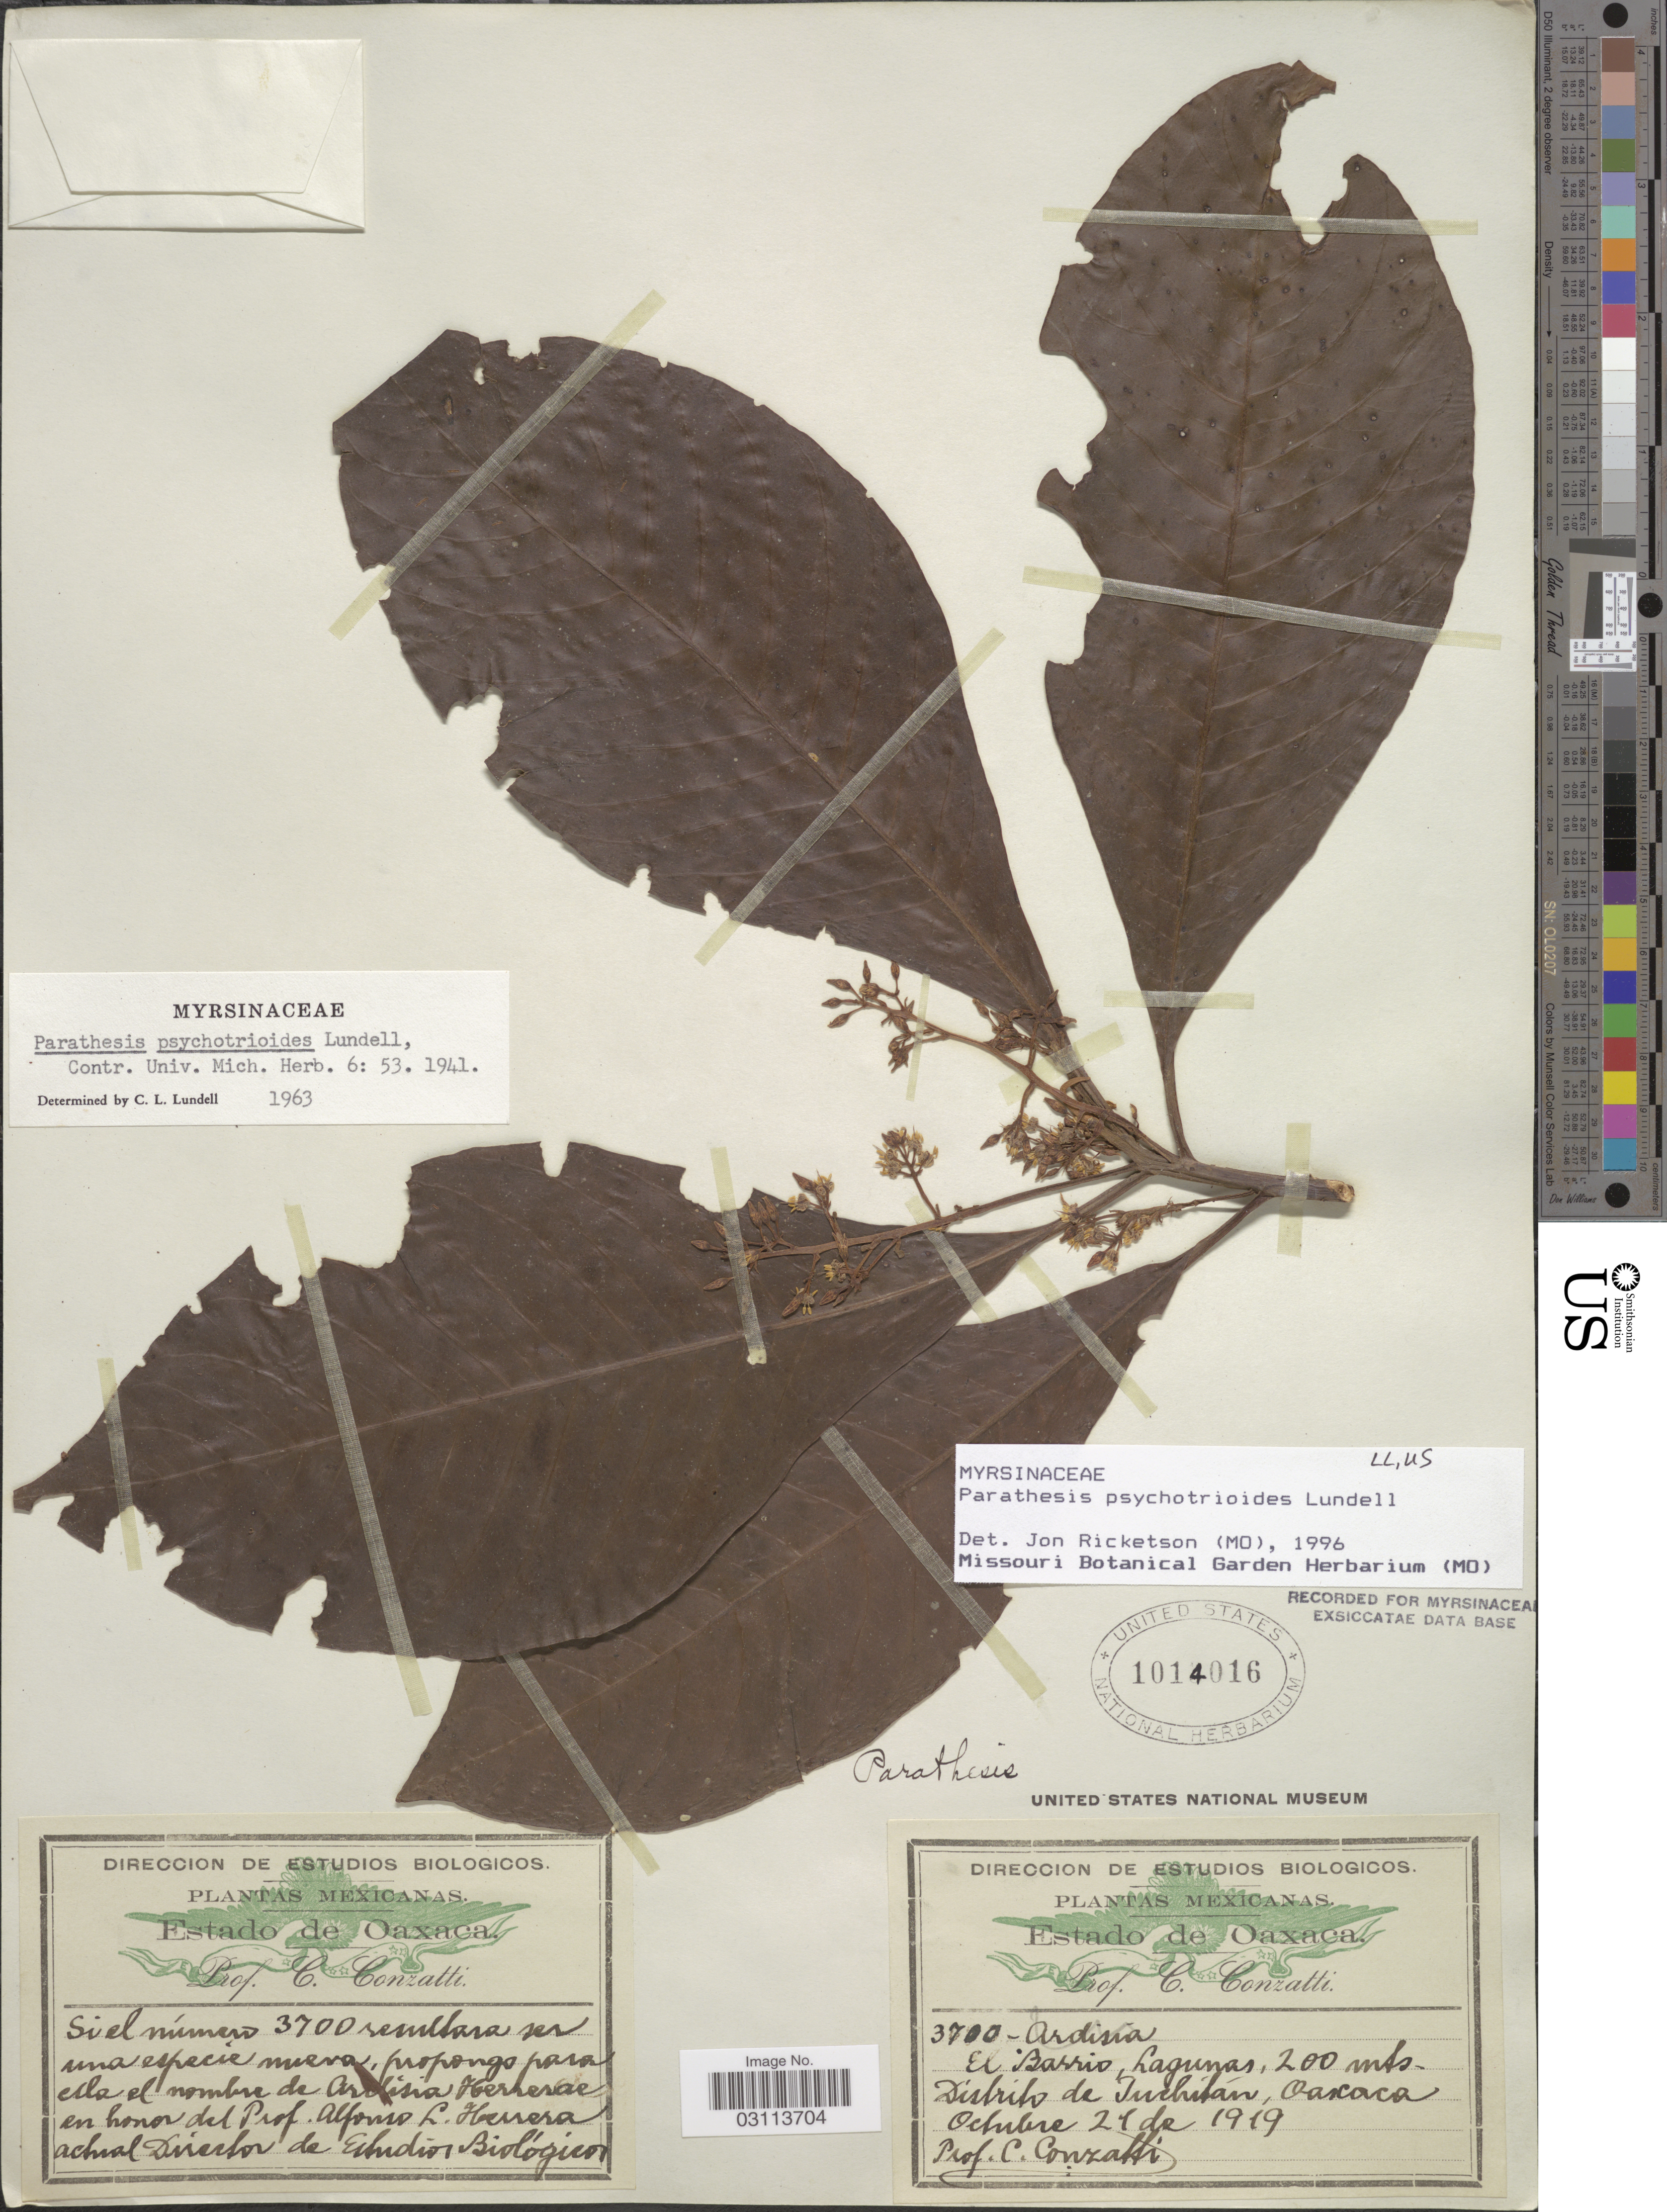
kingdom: Plantae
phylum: Tracheophyta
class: Magnoliopsida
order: Ericales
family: Primulaceae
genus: Parathesis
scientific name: Parathesis psychotrioides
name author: Lundell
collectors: C. Conzatti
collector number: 3700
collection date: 1919-10-21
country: Mexico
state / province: Oaxaca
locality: El Barrio Lagunas, Distrito de Juchitán.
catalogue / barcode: US 1014016